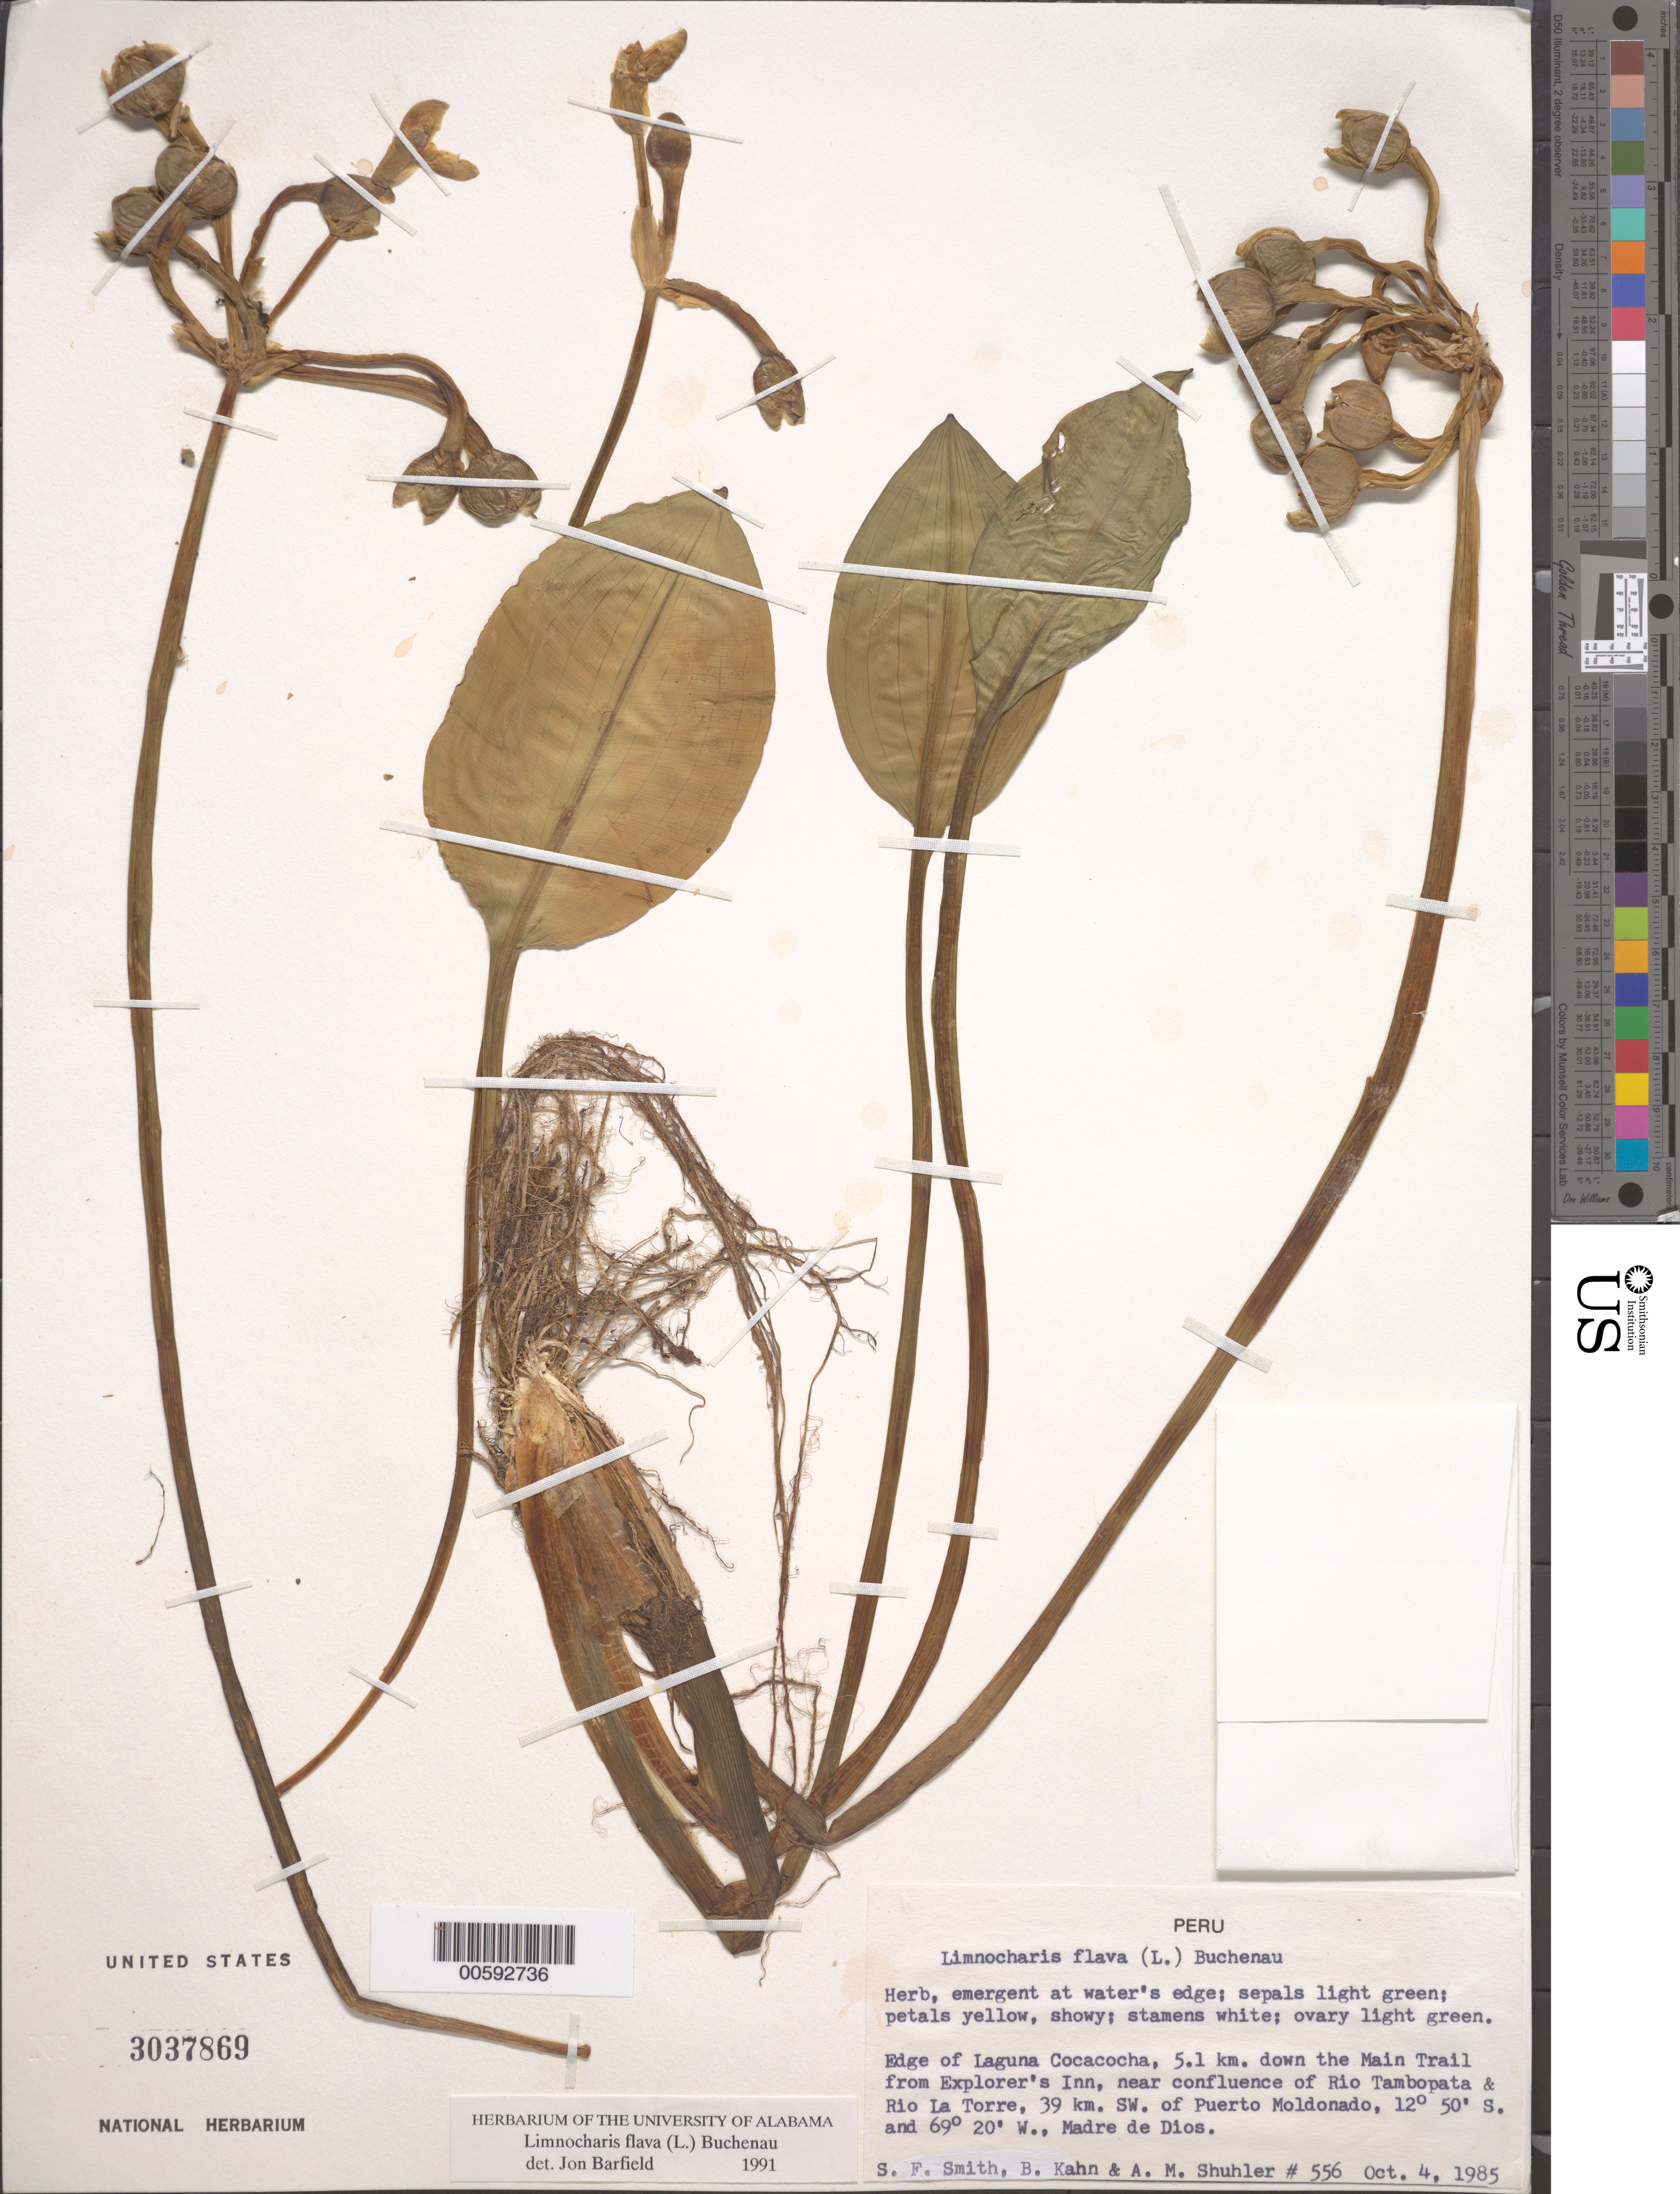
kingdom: Plantae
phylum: Tracheophyta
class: Liliopsida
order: Alismatales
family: Alismataceae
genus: Limnocharis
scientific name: Limnocharis flava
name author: (L.) Buchenau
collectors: S.F. Smith, B. Kahn & A. Shuhler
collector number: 556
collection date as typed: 04 Oct 1985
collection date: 1985-10-04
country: Peru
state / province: Madre de Dios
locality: Laguna Cocacocha, Explorer's Inn, Rio Tambopata and Rio La Torre, SW of Puerto Moldonado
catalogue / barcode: US 3037869